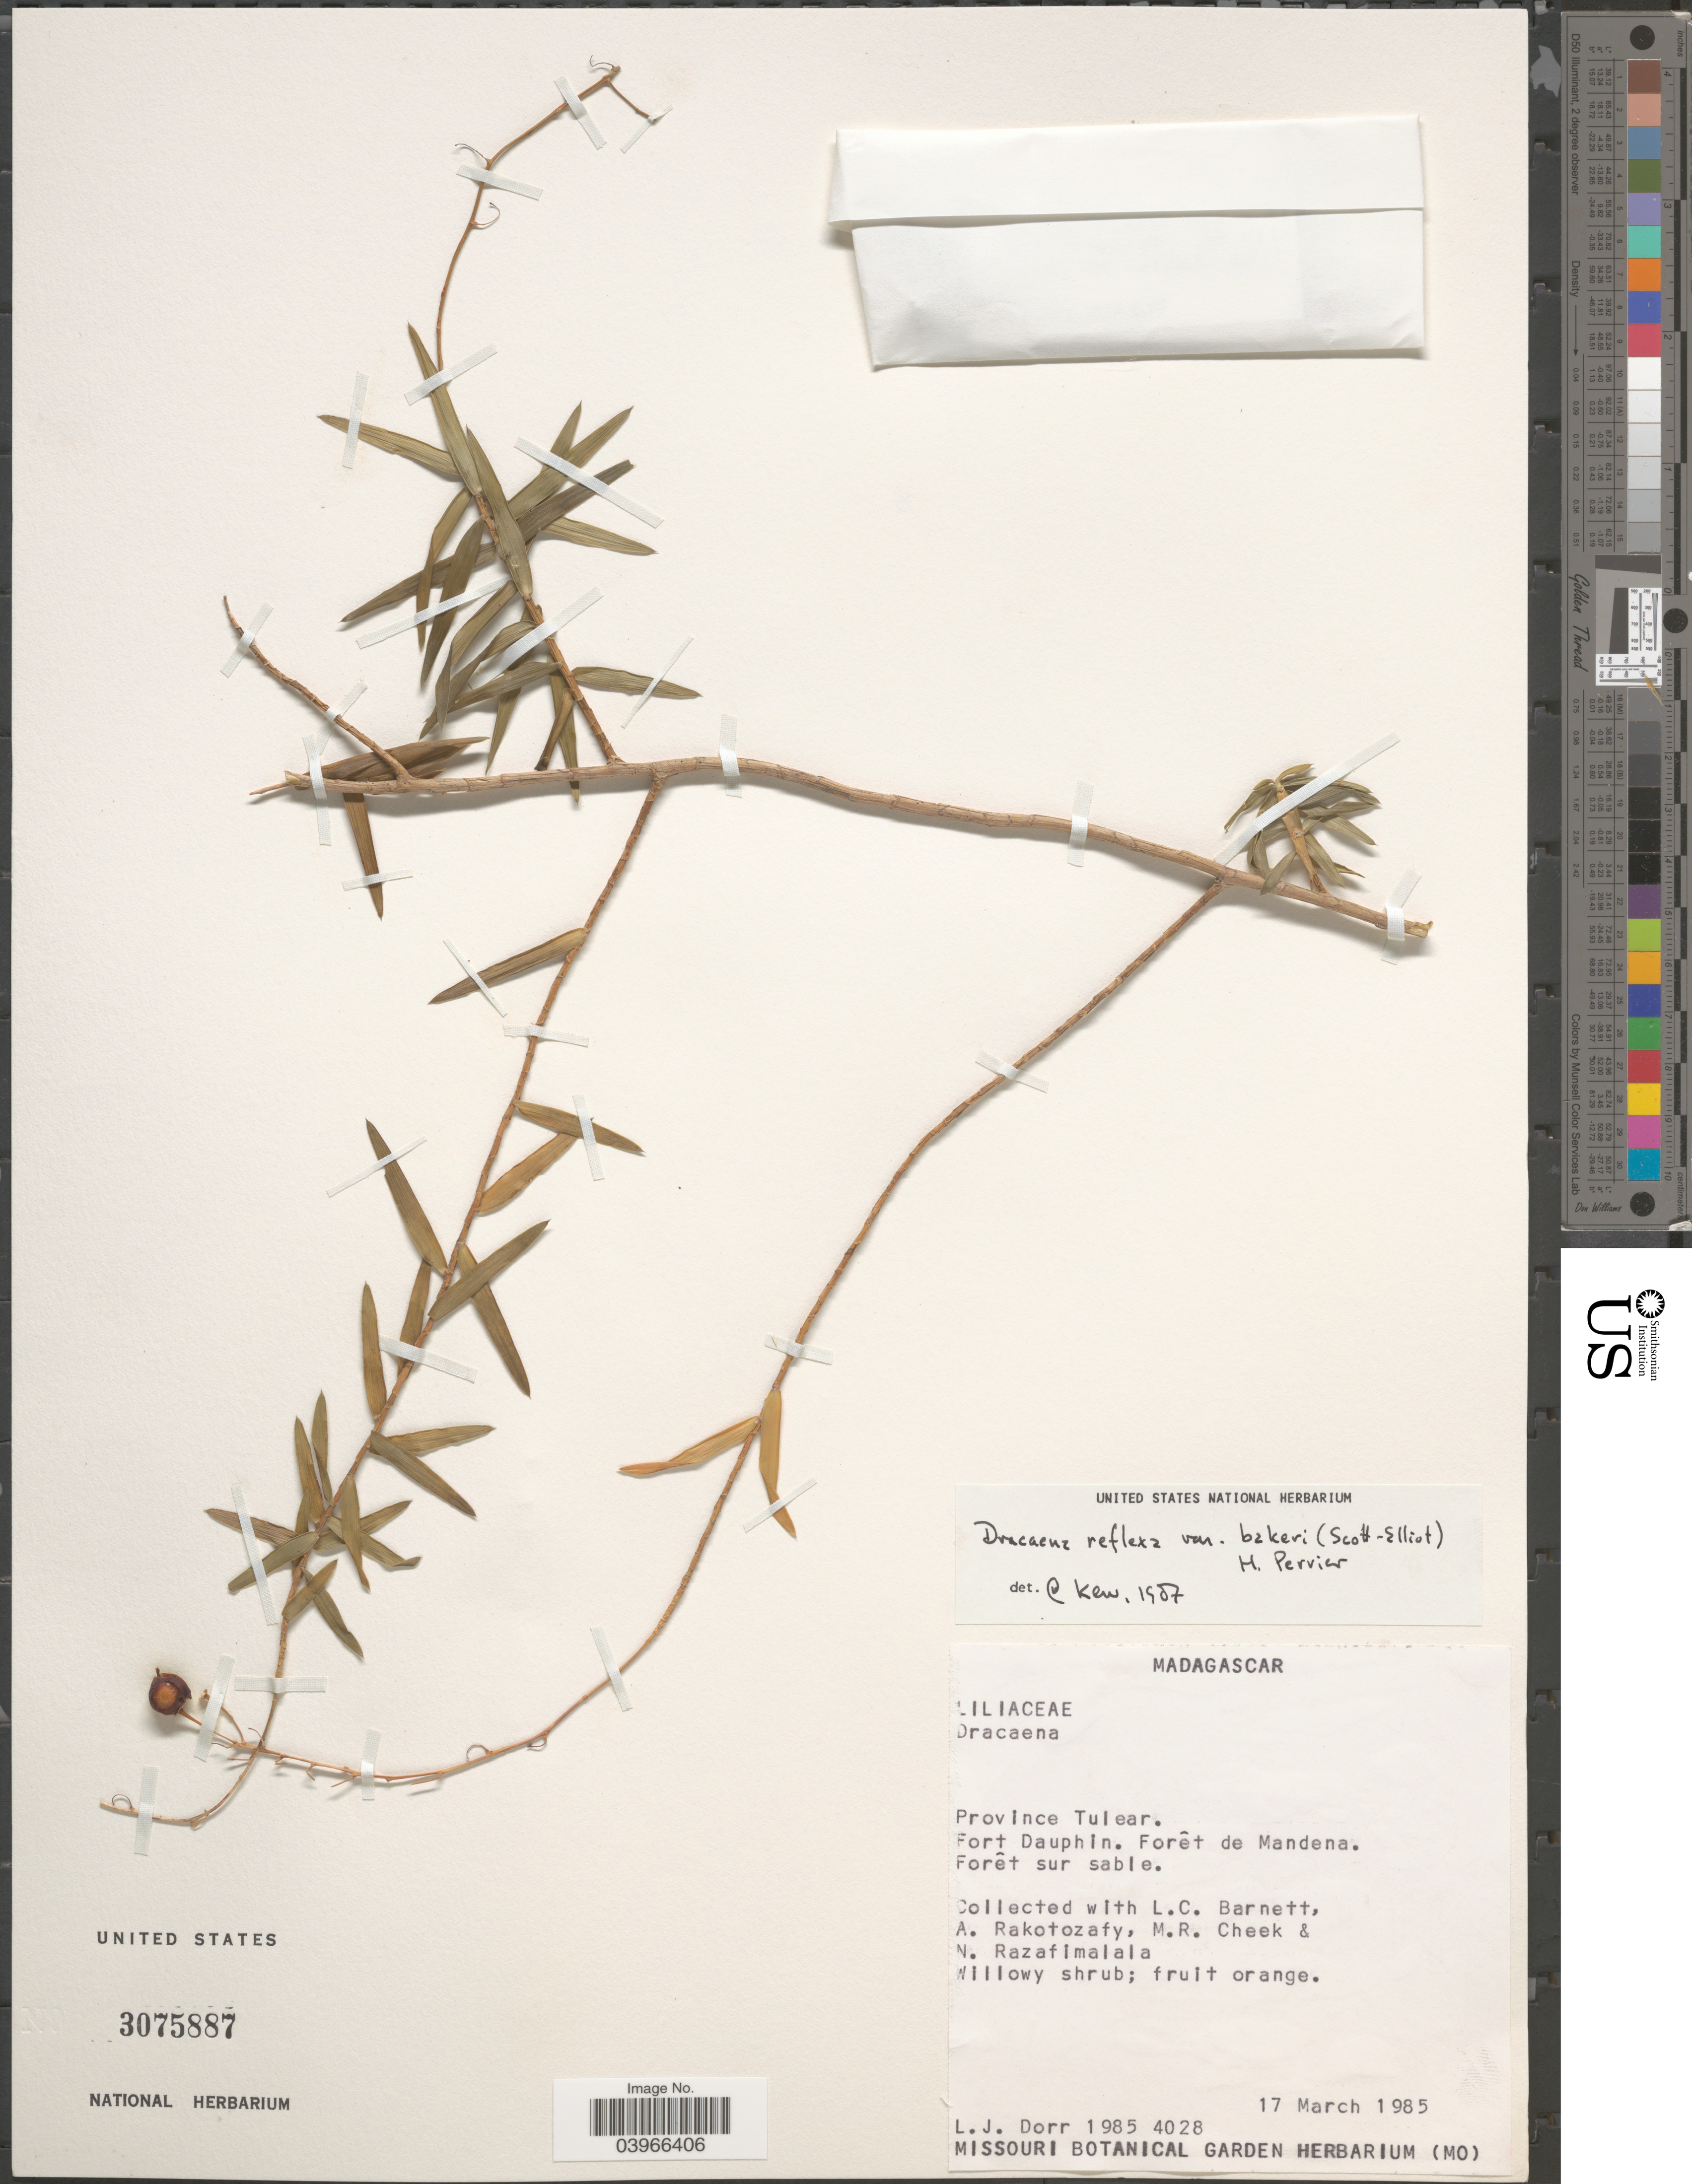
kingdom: Plantae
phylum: Tracheophyta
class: Liliopsida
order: Asparagales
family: Asparagaceae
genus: Dracaena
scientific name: Dracaena reflexa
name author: Lam.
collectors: L. J. Dorr, L. C. Barnett, A. Rakotozafy, M. Cheek & N. Razafimalala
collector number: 1985 4028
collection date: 1985-03-17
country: Madagascar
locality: Province Tulear. Fort Dauphin. Forêt de Mandena.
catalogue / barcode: US 3075887